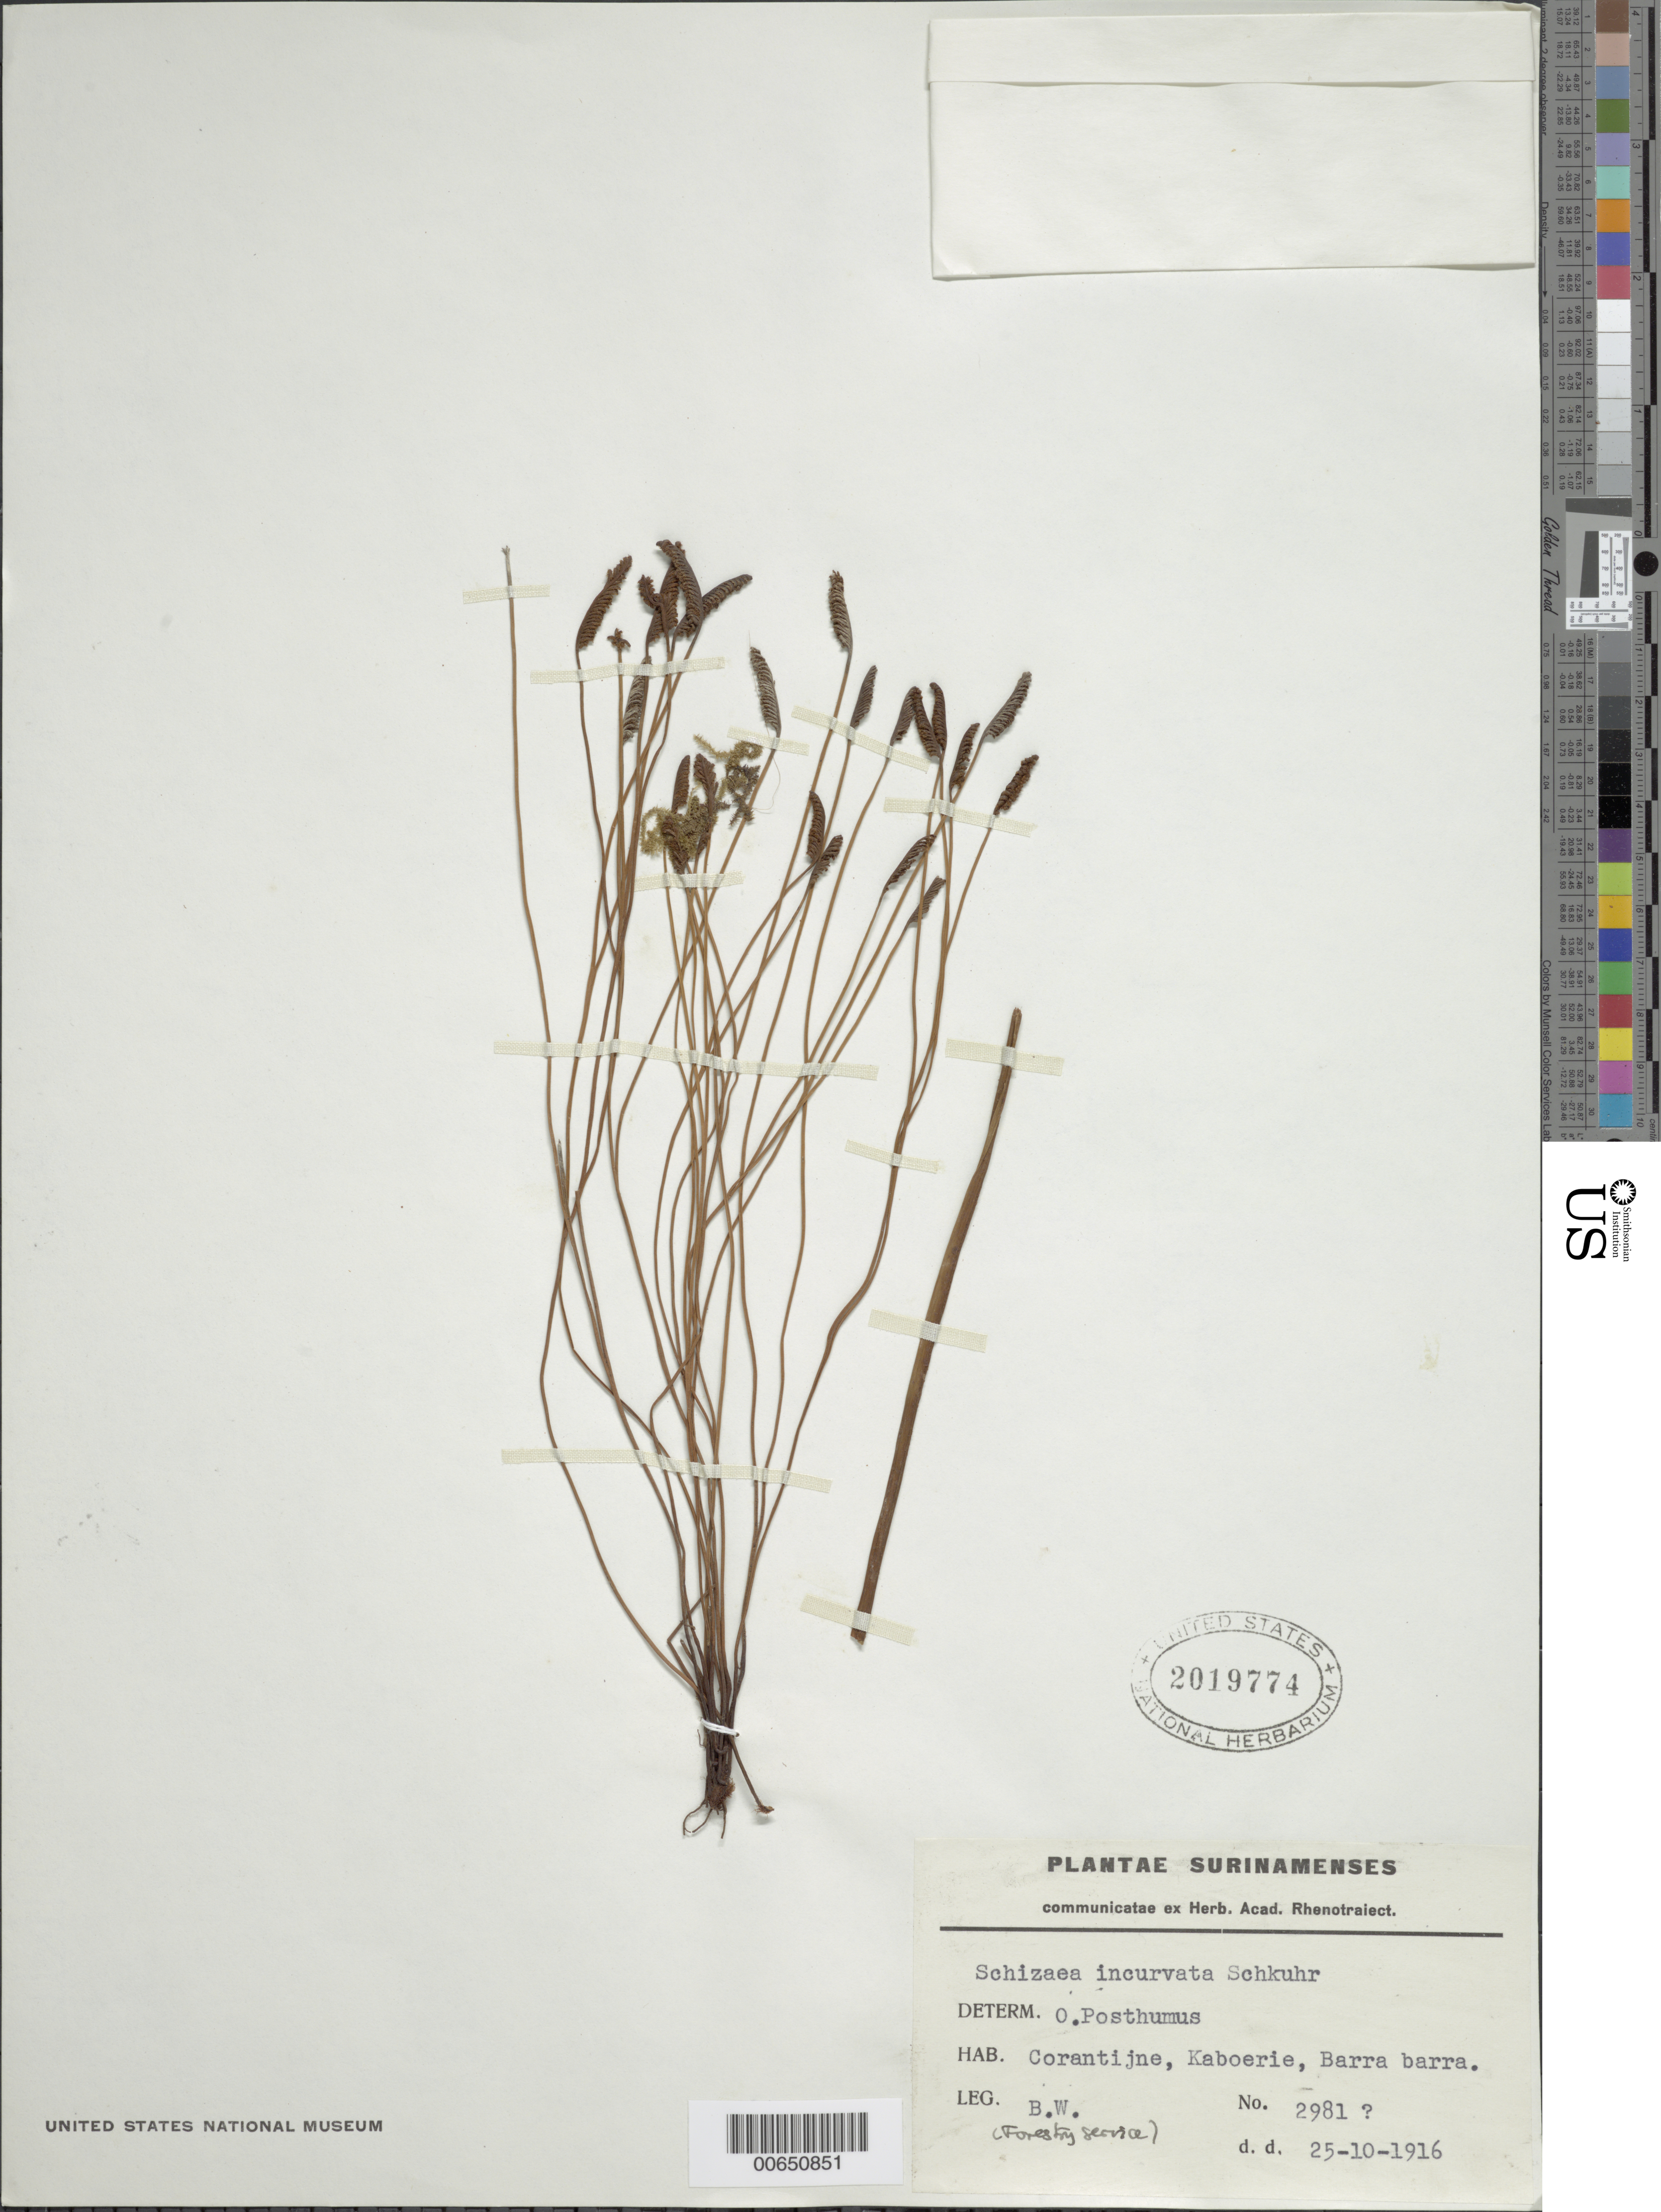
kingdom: Plantae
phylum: Tracheophyta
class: Polypodiopsida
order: Schizaeales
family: Schizaeaceae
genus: Schizaea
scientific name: Schizaea incurvata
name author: Schkuhr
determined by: Posthumus, O.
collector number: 2981 ?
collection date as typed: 25-Oct-16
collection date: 1916-10-25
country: Suriname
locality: Corantijn. Kaboerie, Barra Barra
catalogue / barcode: US 2019774